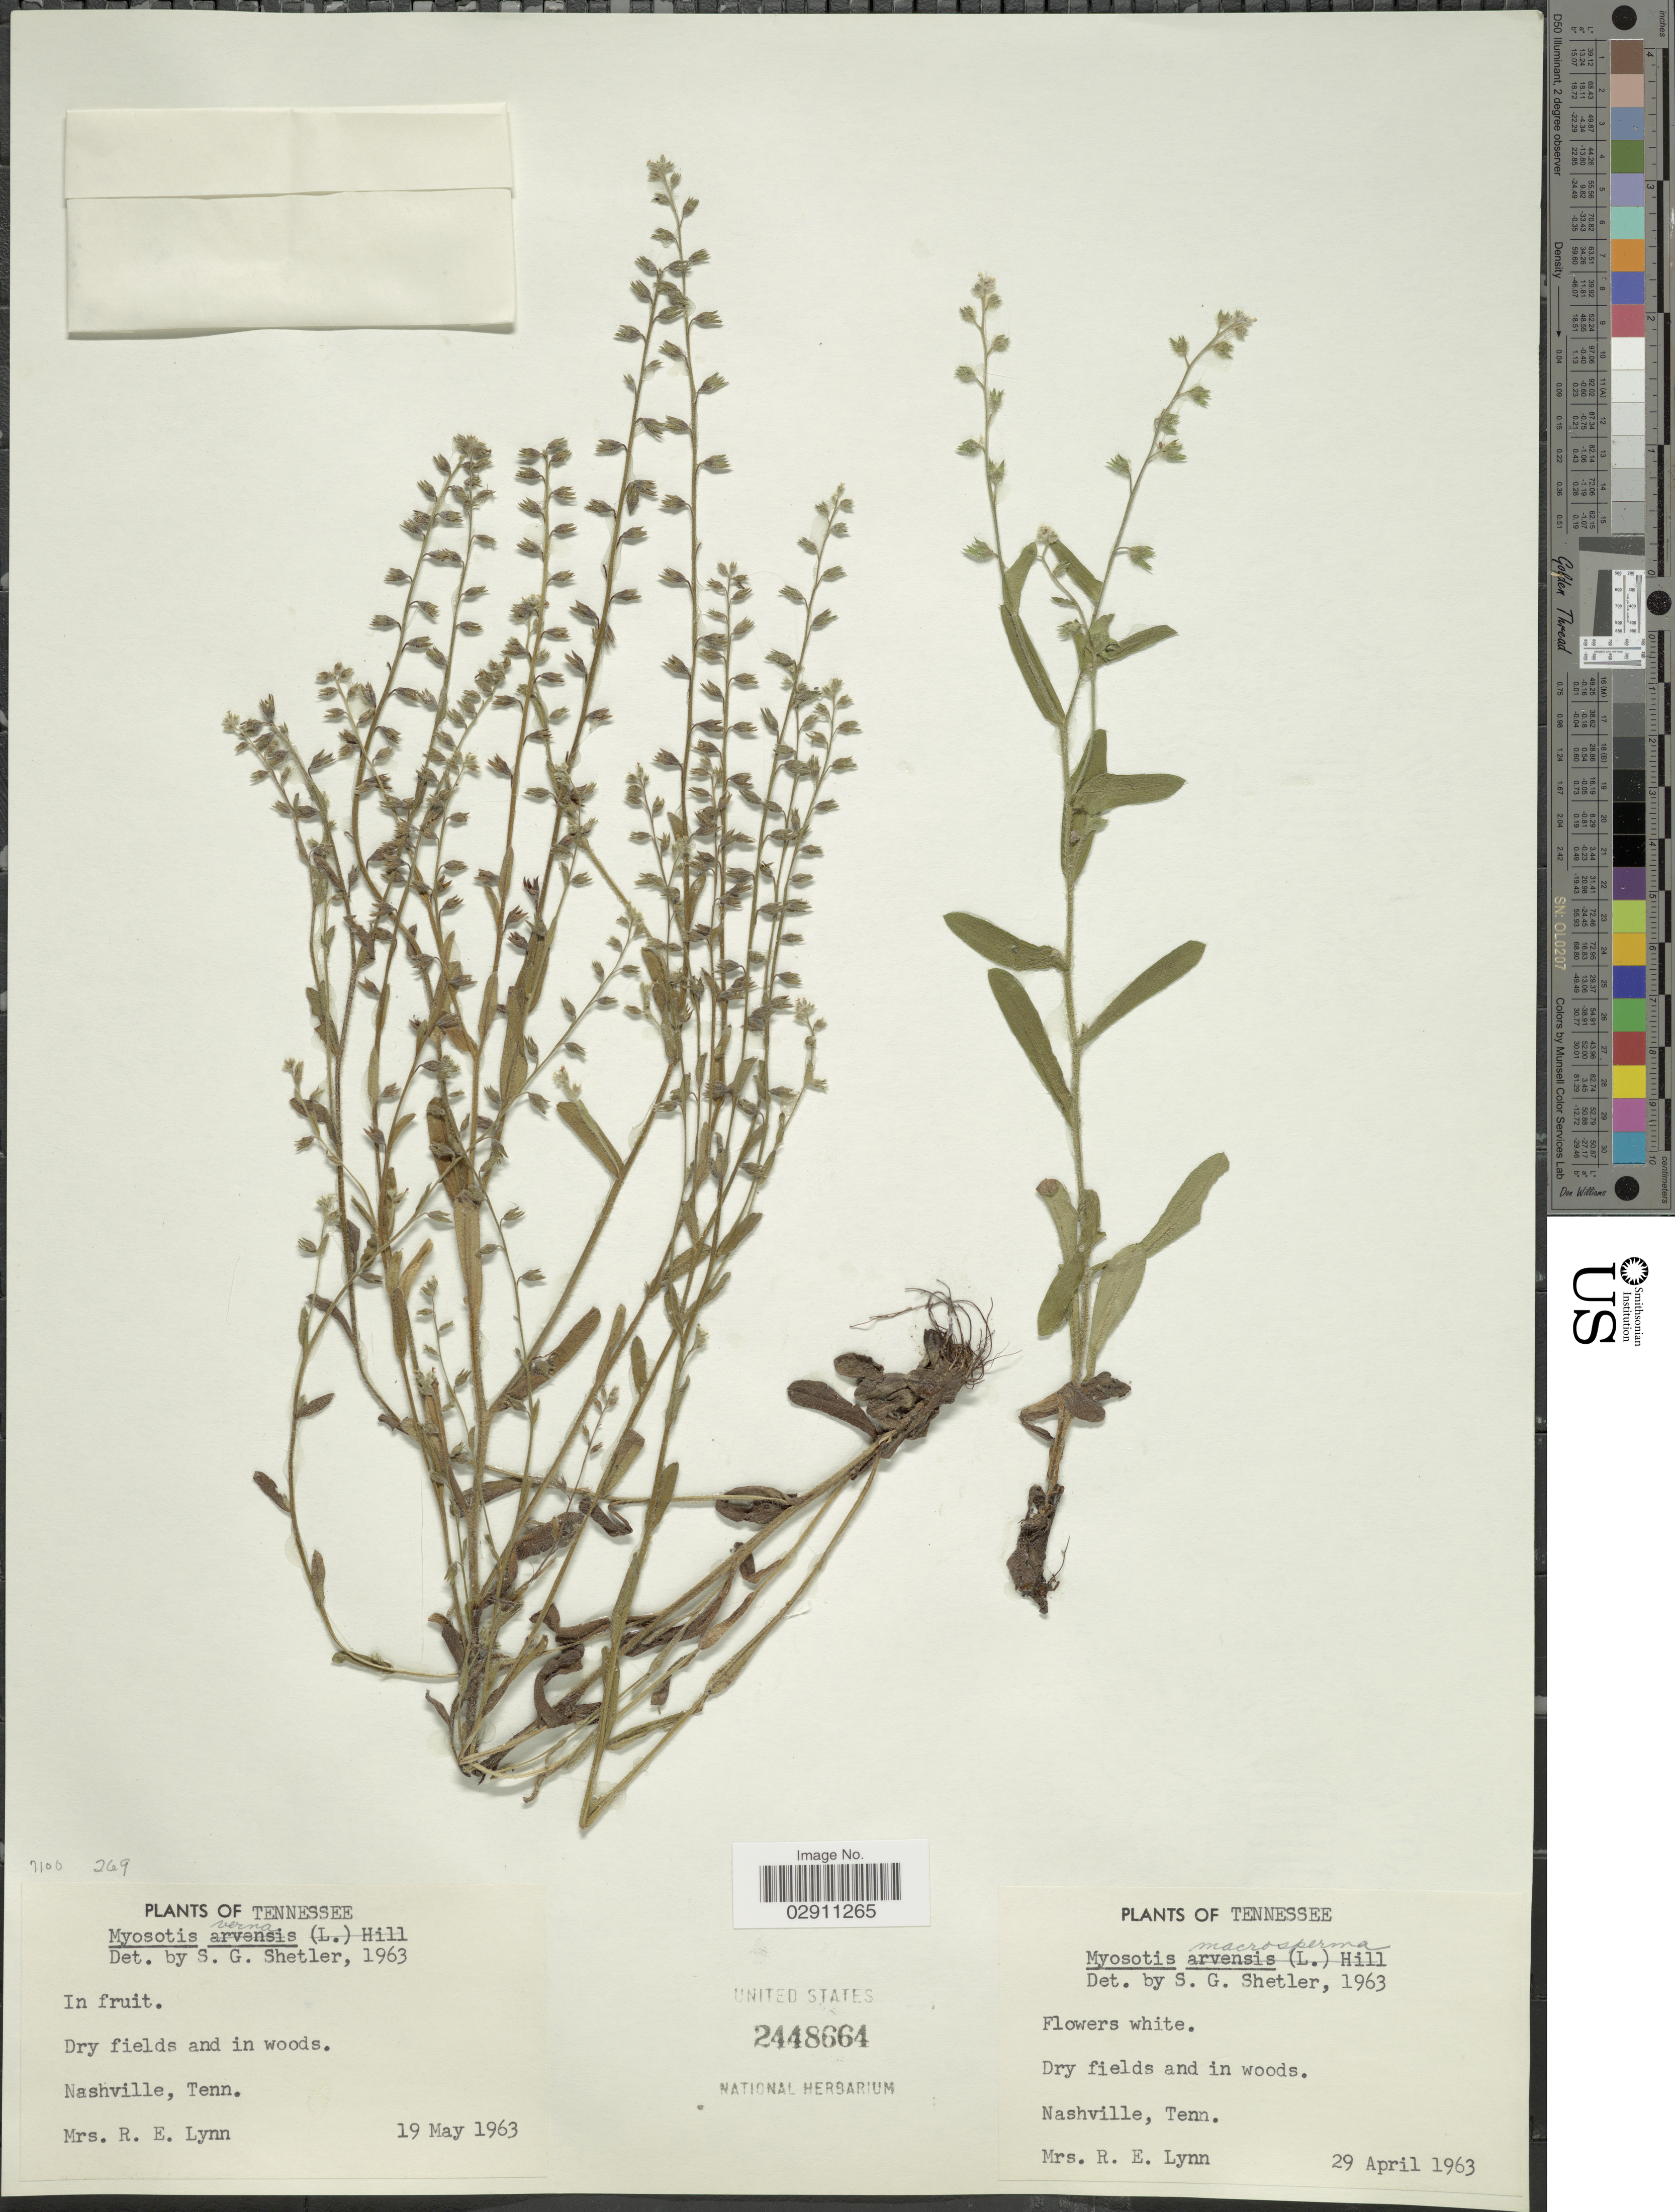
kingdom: Plantae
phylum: Tracheophyta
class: Magnoliopsida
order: Boraginales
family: Boraginaceae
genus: Myosotis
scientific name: Myosotis verna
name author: Nutt.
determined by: Goldman, Doug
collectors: R. Lynn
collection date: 1963-05-19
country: United States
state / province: Tennessee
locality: Nashville.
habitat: Dry fields and in woods.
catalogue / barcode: US 2448664